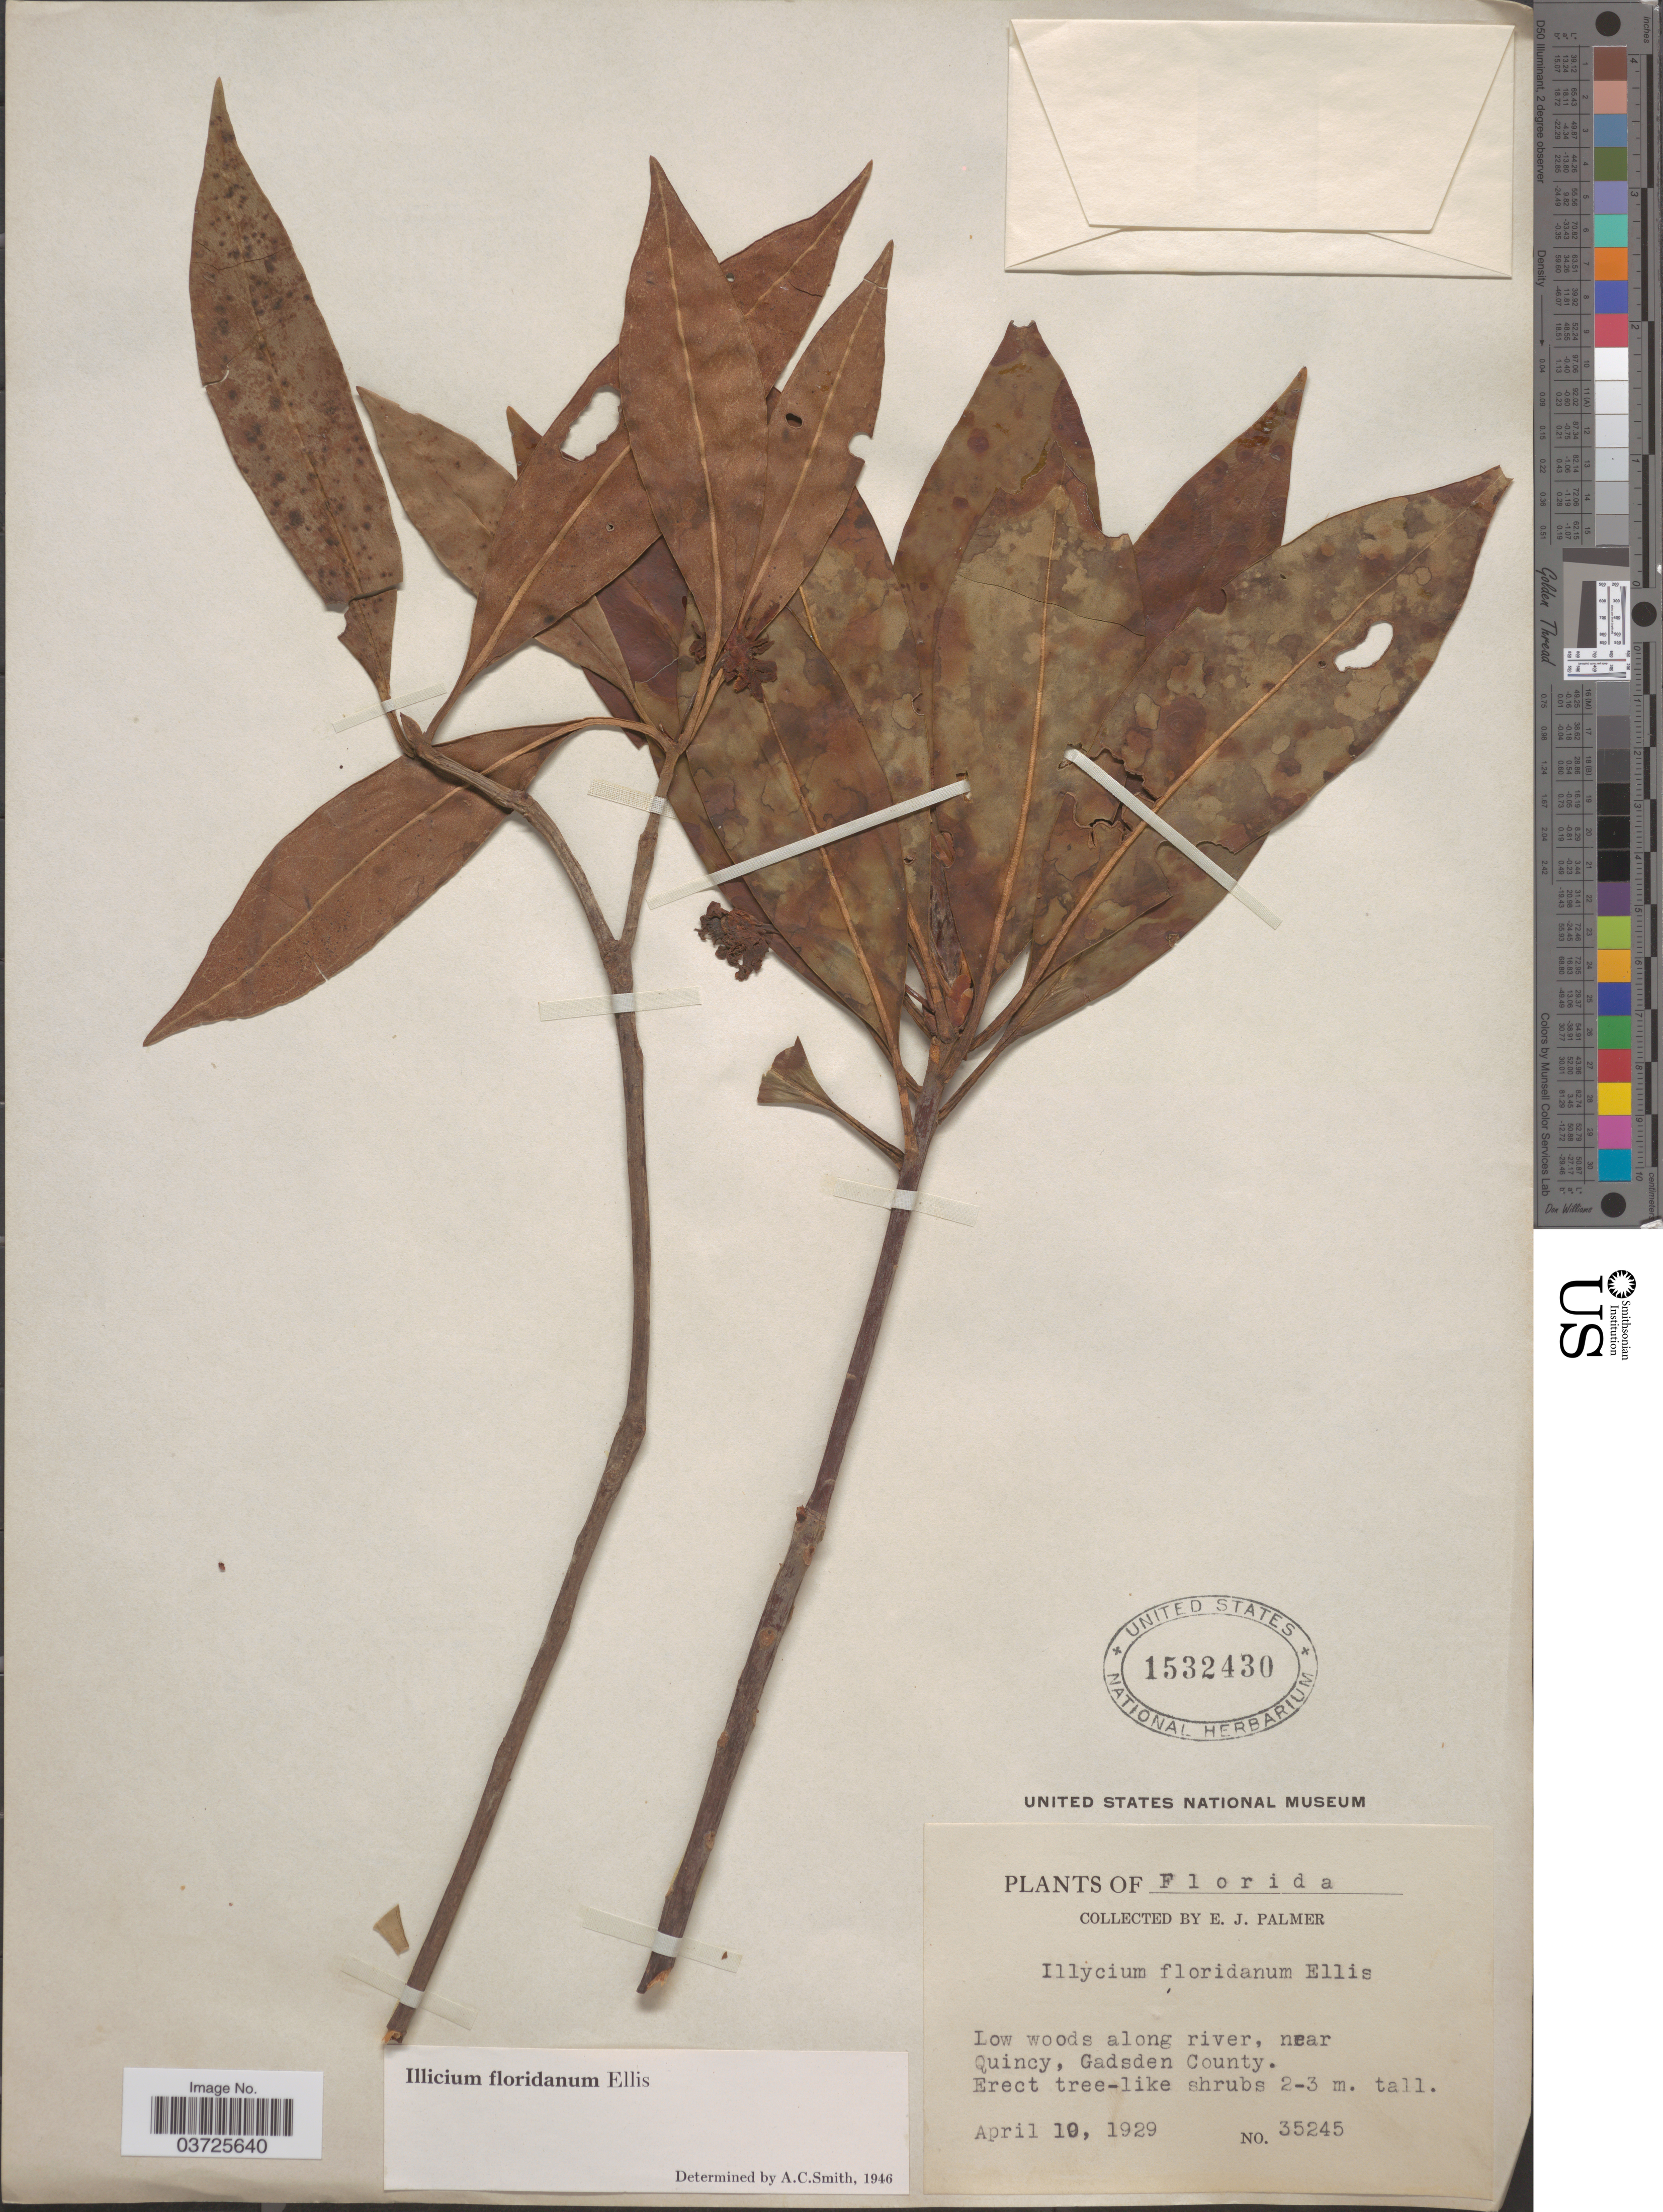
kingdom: Plantae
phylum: Tracheophyta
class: Magnoliopsida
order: Austrobaileyales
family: Schisandraceae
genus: Illicium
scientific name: Illicium floridanum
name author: J. Ellis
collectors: E. J. Palmer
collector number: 35245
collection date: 1929-04-10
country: United States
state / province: Florida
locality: Low woods along river, near Quincy, Gadsden County.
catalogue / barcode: US 1532430